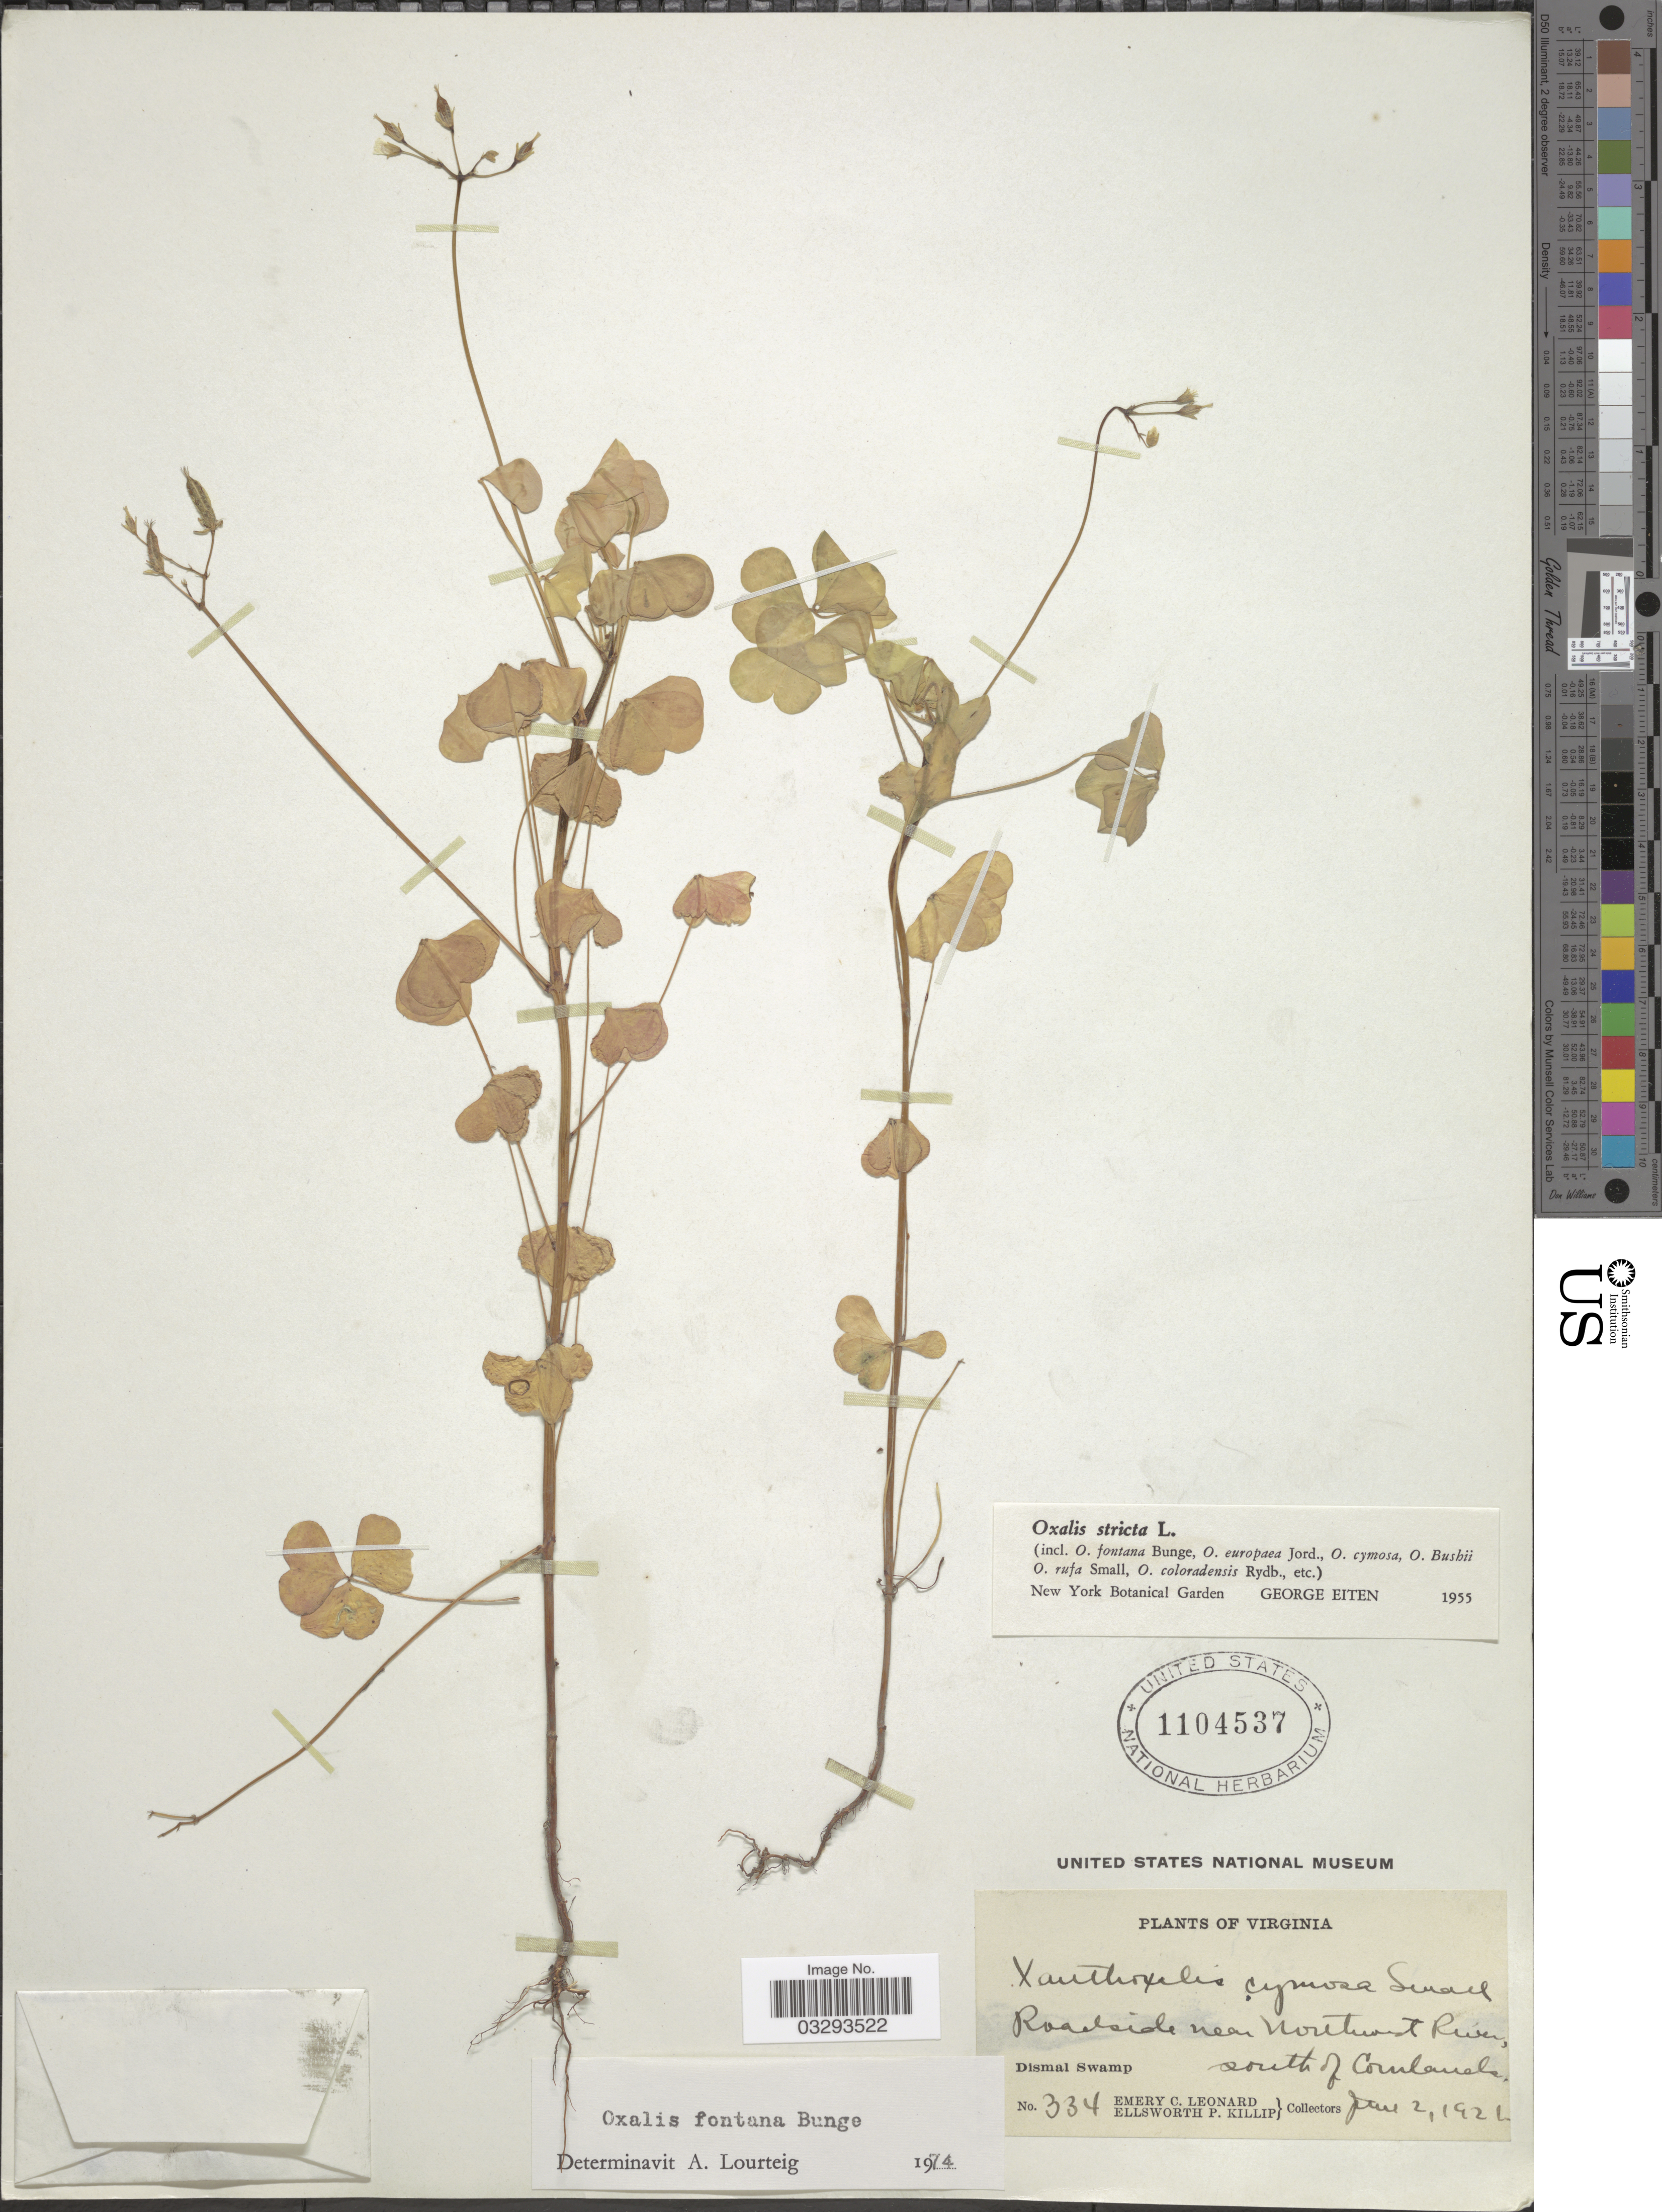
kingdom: Plantae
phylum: Tracheophyta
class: Magnoliopsida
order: Oxalidales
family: Oxalidaceae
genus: Oxalis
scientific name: Oxalis fontana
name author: Bunge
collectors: E. C. Leonard & E. P. Killip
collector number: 334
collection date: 1921-06-02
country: United States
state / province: Virginia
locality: Dismal Swamp. Roadside near Northwest River, south of Cornlands.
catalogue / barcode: US 1104537